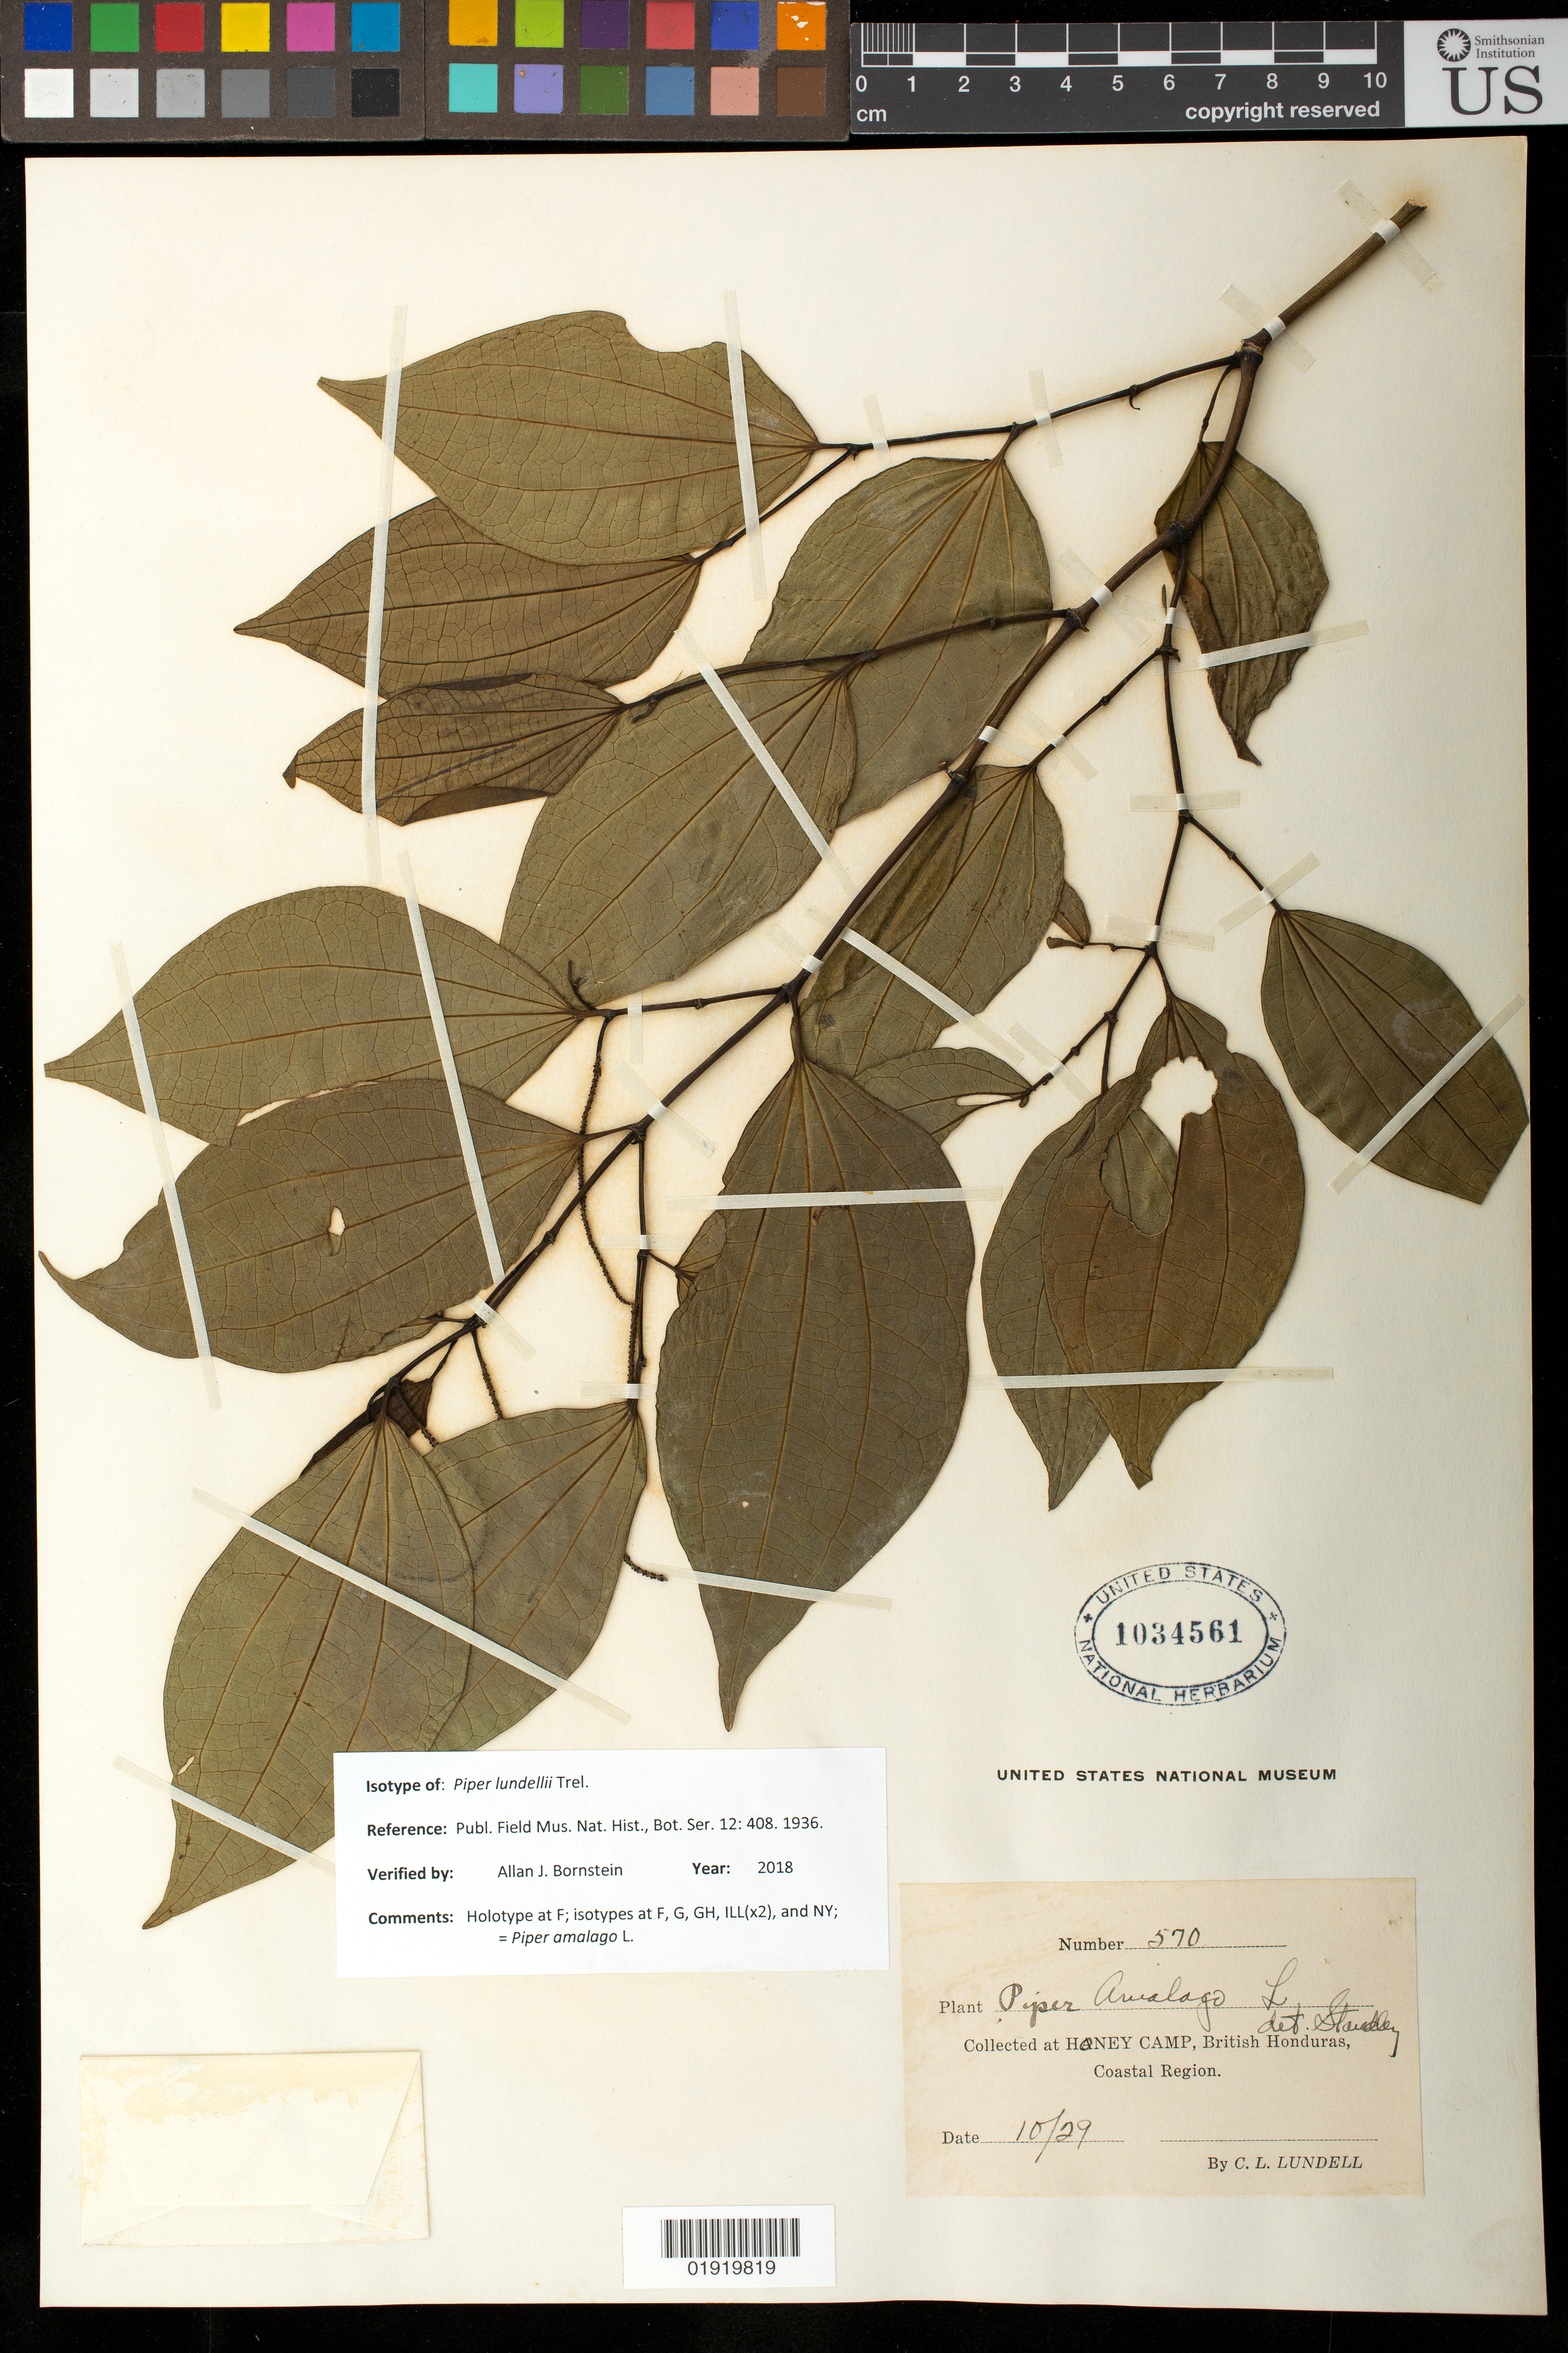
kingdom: Plantae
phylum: Tracheophyta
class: Magnoliopsida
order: Piperales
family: Piperaceae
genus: Piper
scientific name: Piper lundellii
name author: Trel.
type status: Isotype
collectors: C. L. Lundell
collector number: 570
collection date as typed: Oct 1929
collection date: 1929-10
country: Belize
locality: Honey Camp, British Honduras, coastal region.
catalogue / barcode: US 1034561